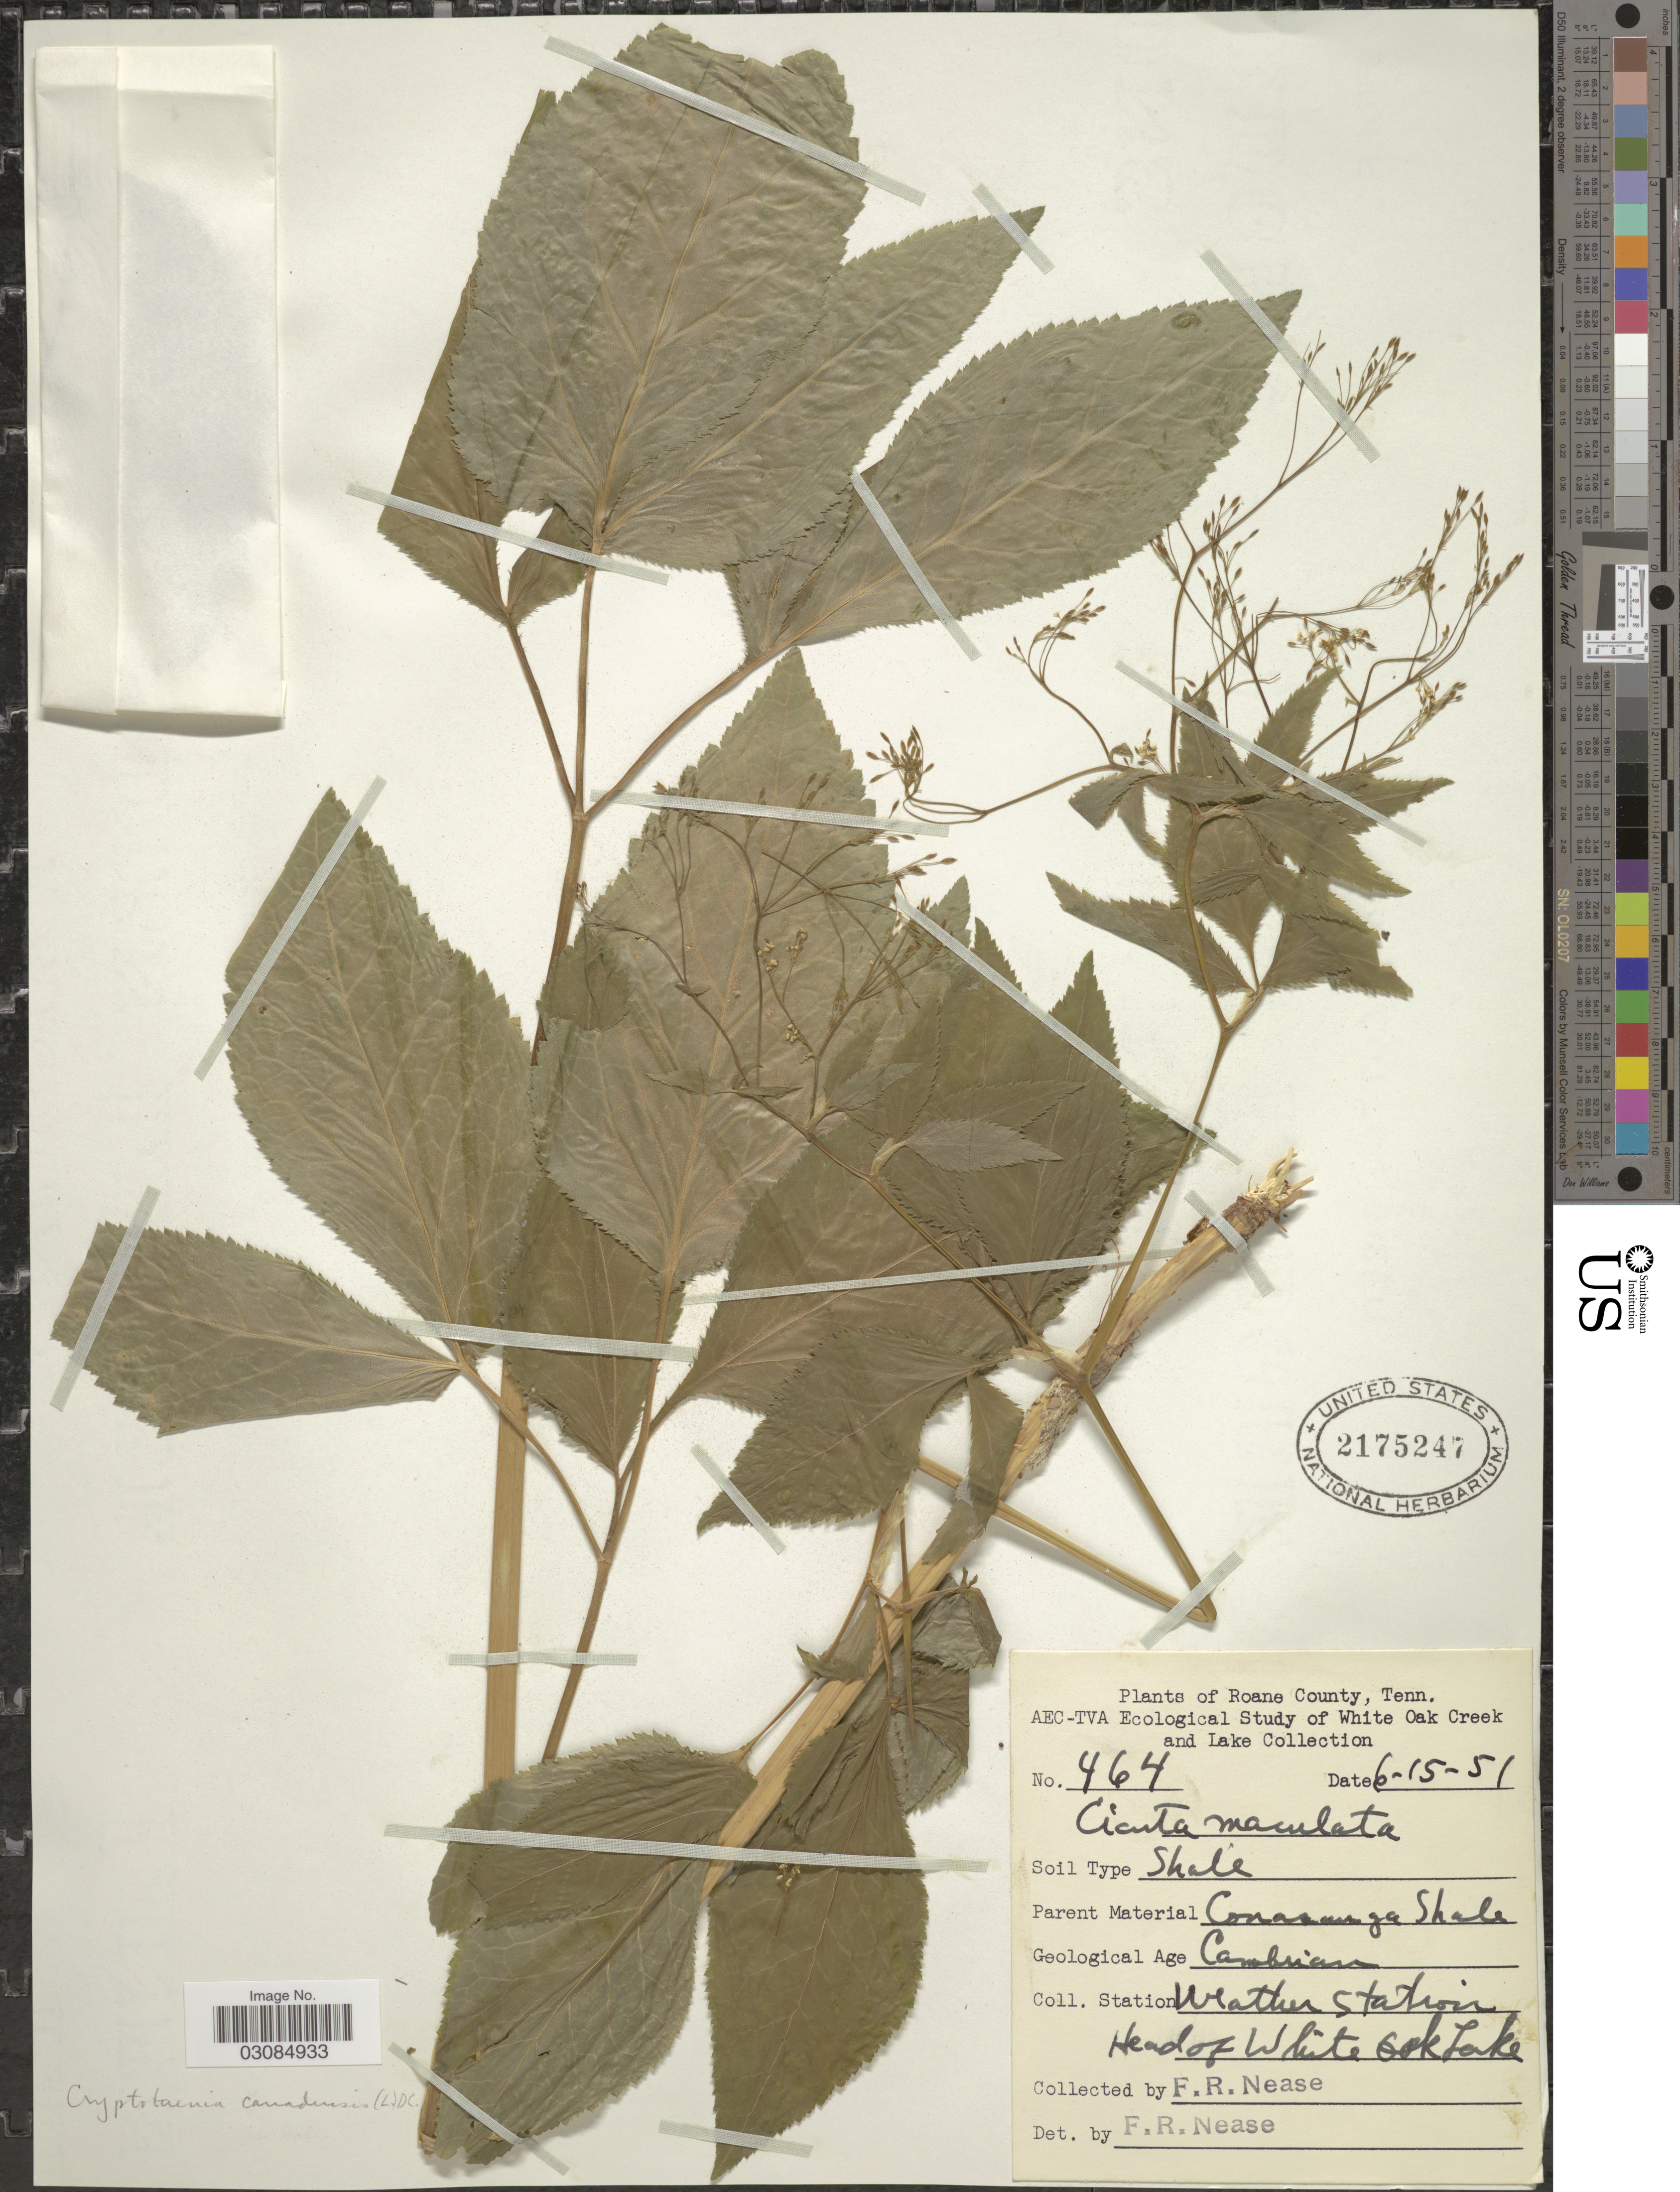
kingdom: Plantae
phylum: Tracheophyta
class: Magnoliopsida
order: Apiales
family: Apiaceae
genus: Cryptotaenia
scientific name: Cryptotaenia canadensis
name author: (L.) DC.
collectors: F. Nease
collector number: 464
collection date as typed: Transcribed d/m/y: 15/6/51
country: United States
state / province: Tennessee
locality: Roane County. AEC-TVA Ecological Study of White Oak Creek and Lake. Weather Station. Head of White Oak Lake.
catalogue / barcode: US 2175247